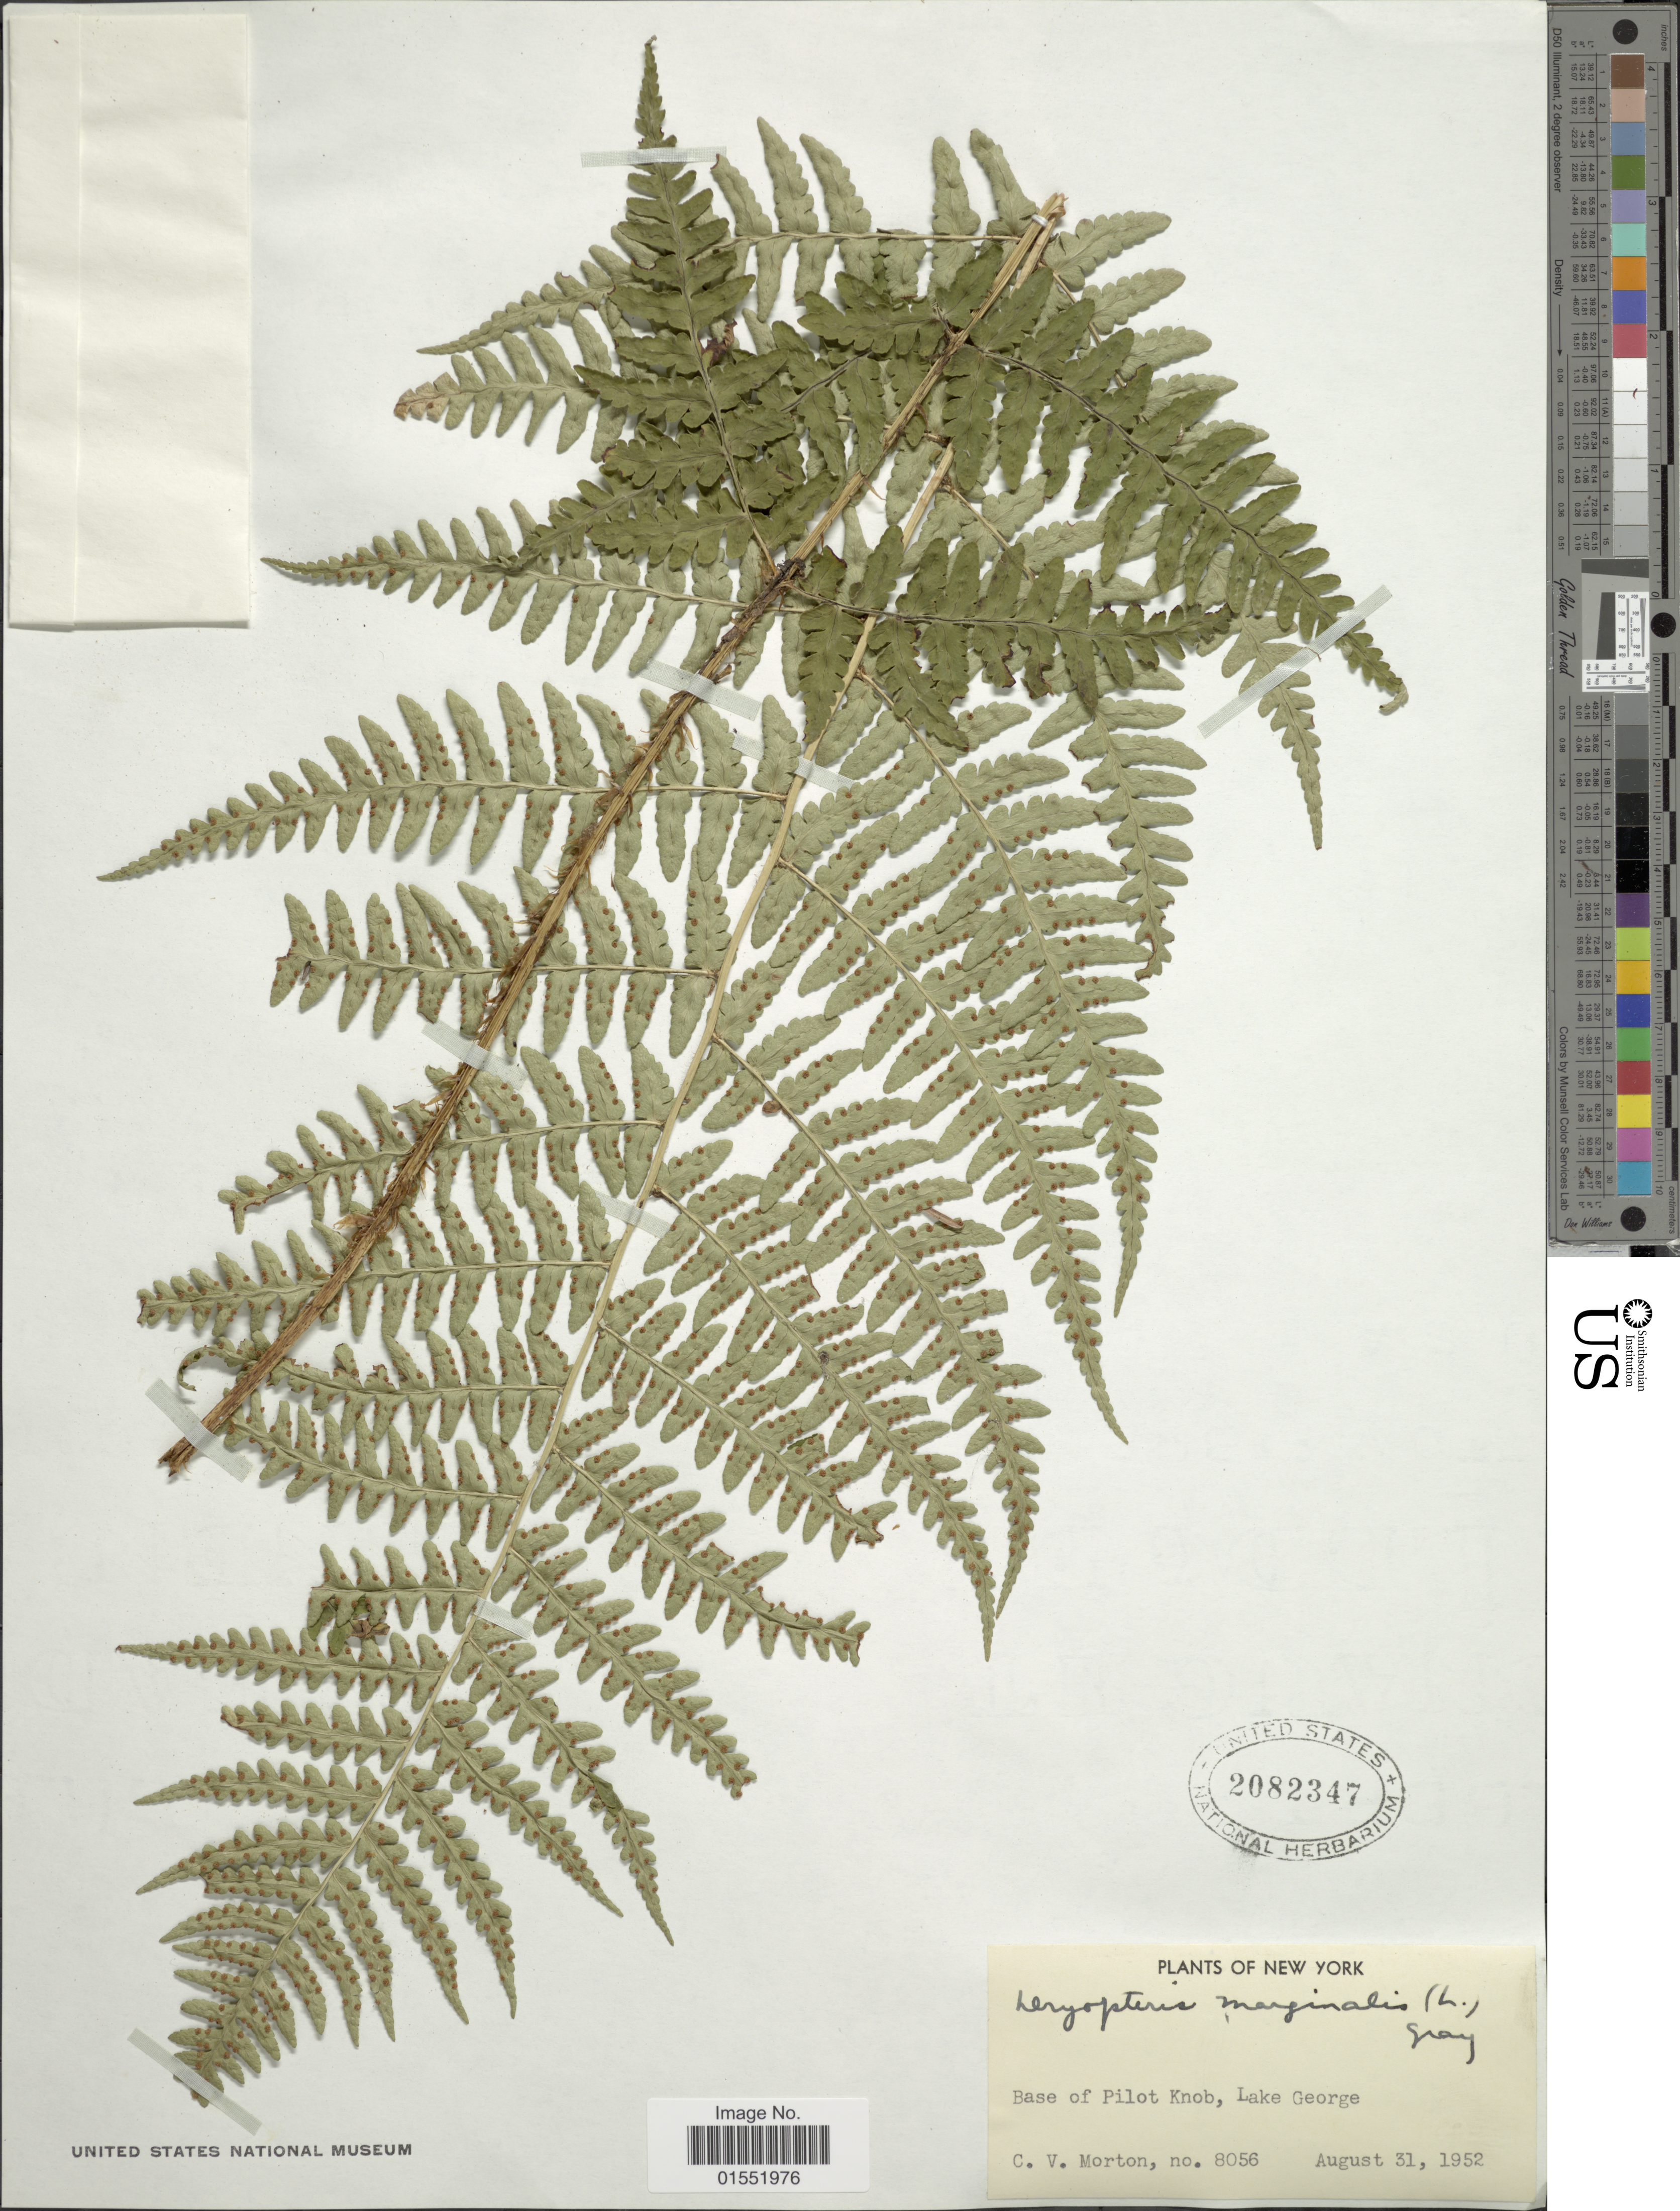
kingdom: Plantae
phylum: Tracheophyta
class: Polypodiopsida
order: Polypodiales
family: Dryopteridaceae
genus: Dryopteris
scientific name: Dryopteris marginalis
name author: (L.) A. Gray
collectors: C. V. Morton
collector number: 8056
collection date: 1952-08-31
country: United States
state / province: New York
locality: Base of Pilot Knob, Lake George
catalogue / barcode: US 2082347